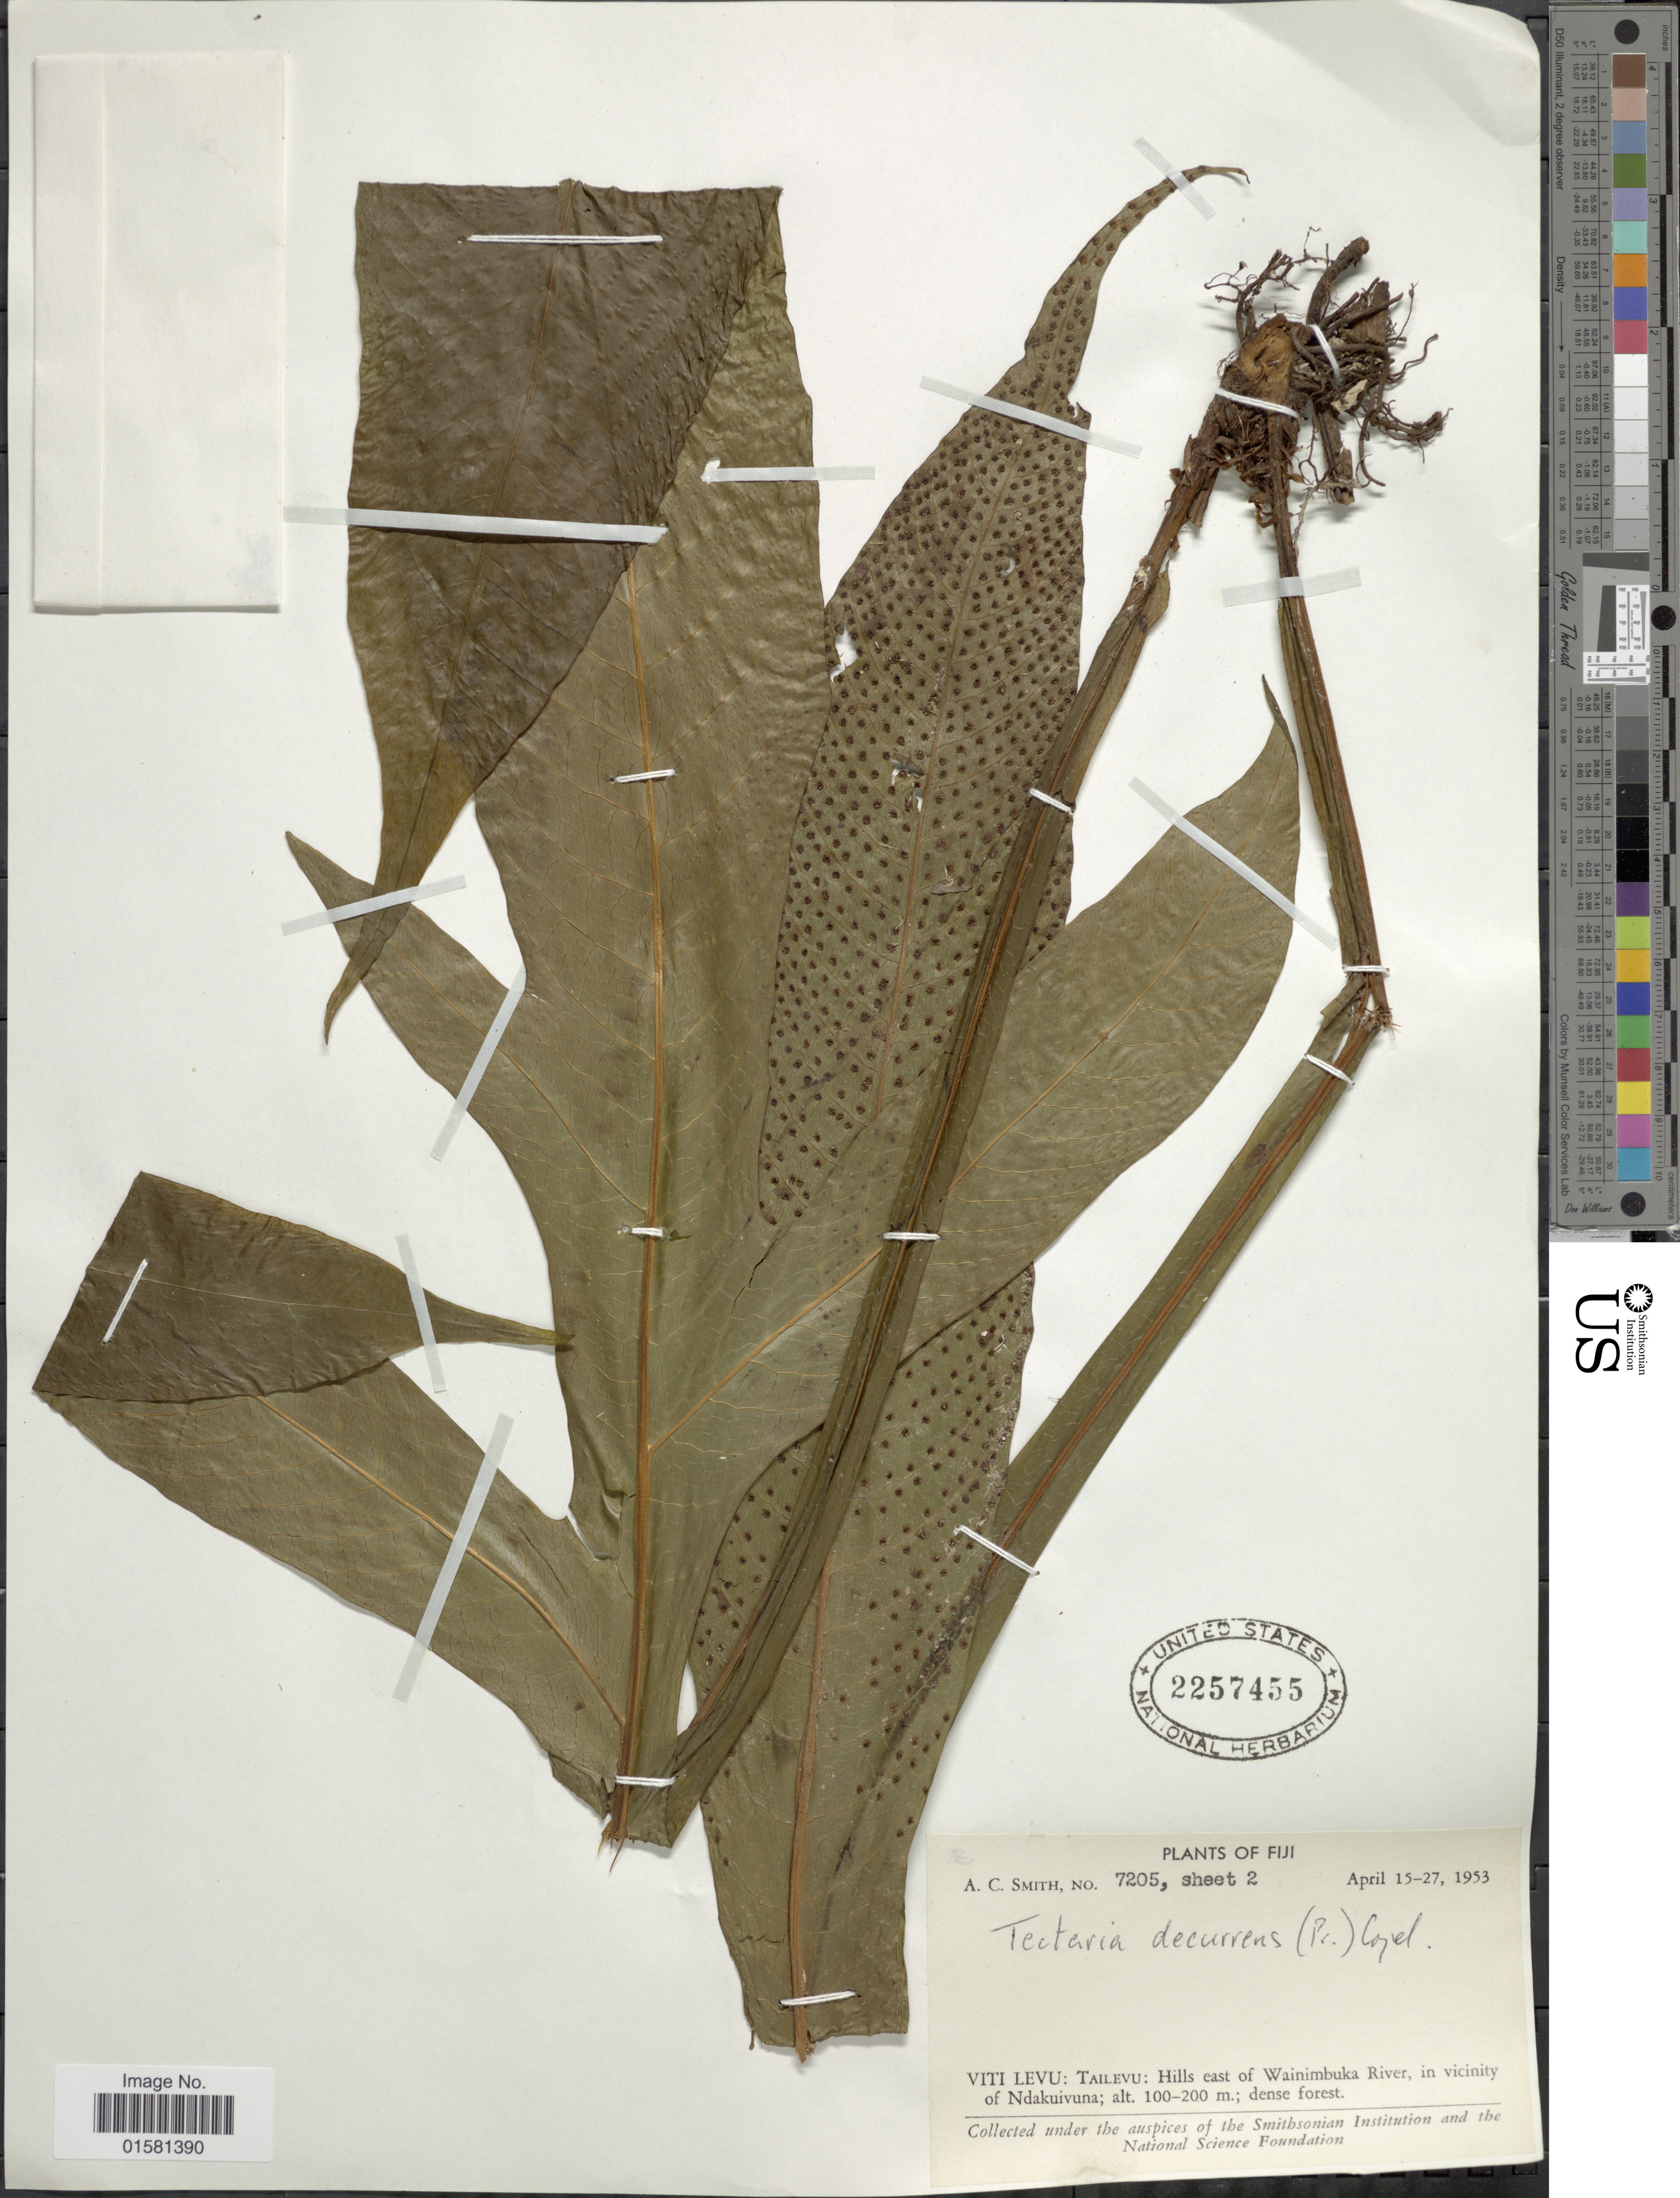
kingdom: Plantae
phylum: Tracheophyta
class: Polypodiopsida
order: Polypodiales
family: Tectariaceae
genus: Tectaria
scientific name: Tectaria decurrens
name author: (Presel.) Copel. in Elmer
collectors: A. C. Smith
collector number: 7205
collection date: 1953-04-15/1953-04-27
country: Fiji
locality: Fiji, Viti Levu: Tailevu: Hills east of Wainimbuka River, in vicinity of Ndakuivuna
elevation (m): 100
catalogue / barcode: US 2257455